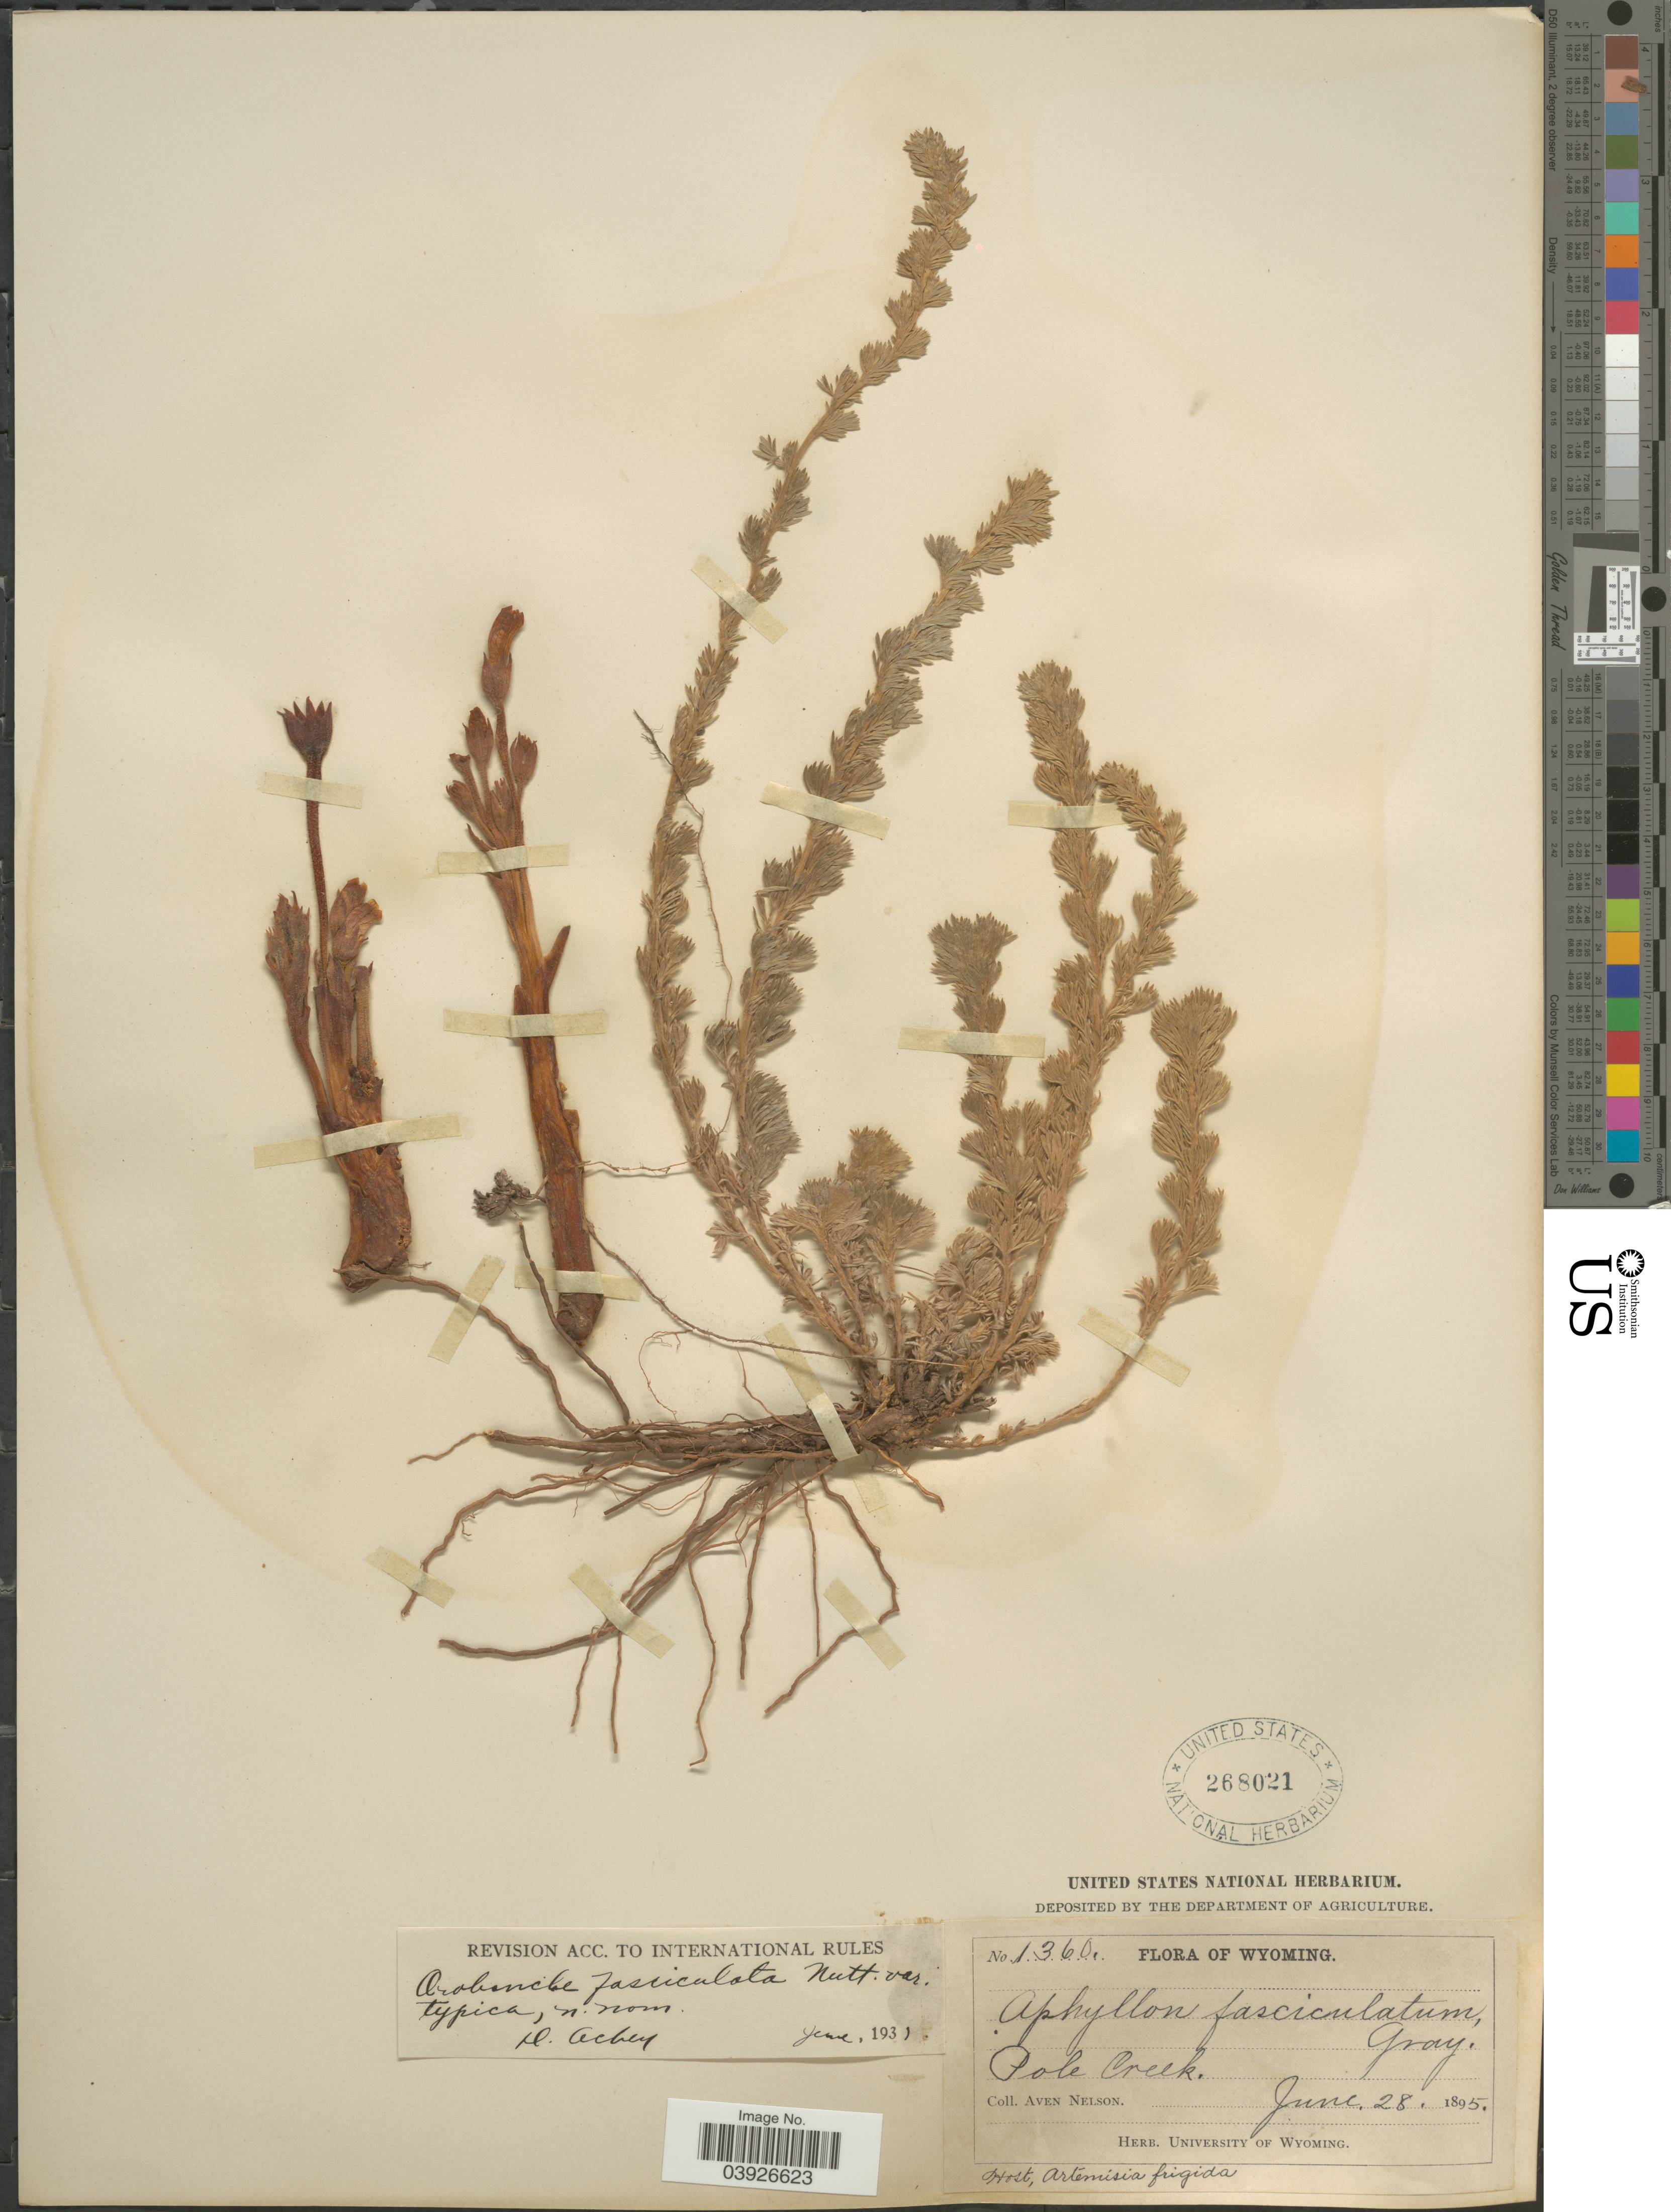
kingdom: Plantae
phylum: Tracheophyta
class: Magnoliopsida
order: Lamiales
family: Orobanchaceae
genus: Aphyllon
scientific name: Aphyllon fasciculatum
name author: (Nutt.) Torr. & A. Gray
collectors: A. Nelson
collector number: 1360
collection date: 1895-06-28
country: United States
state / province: Wyoming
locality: Pole Creek.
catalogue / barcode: US 268021